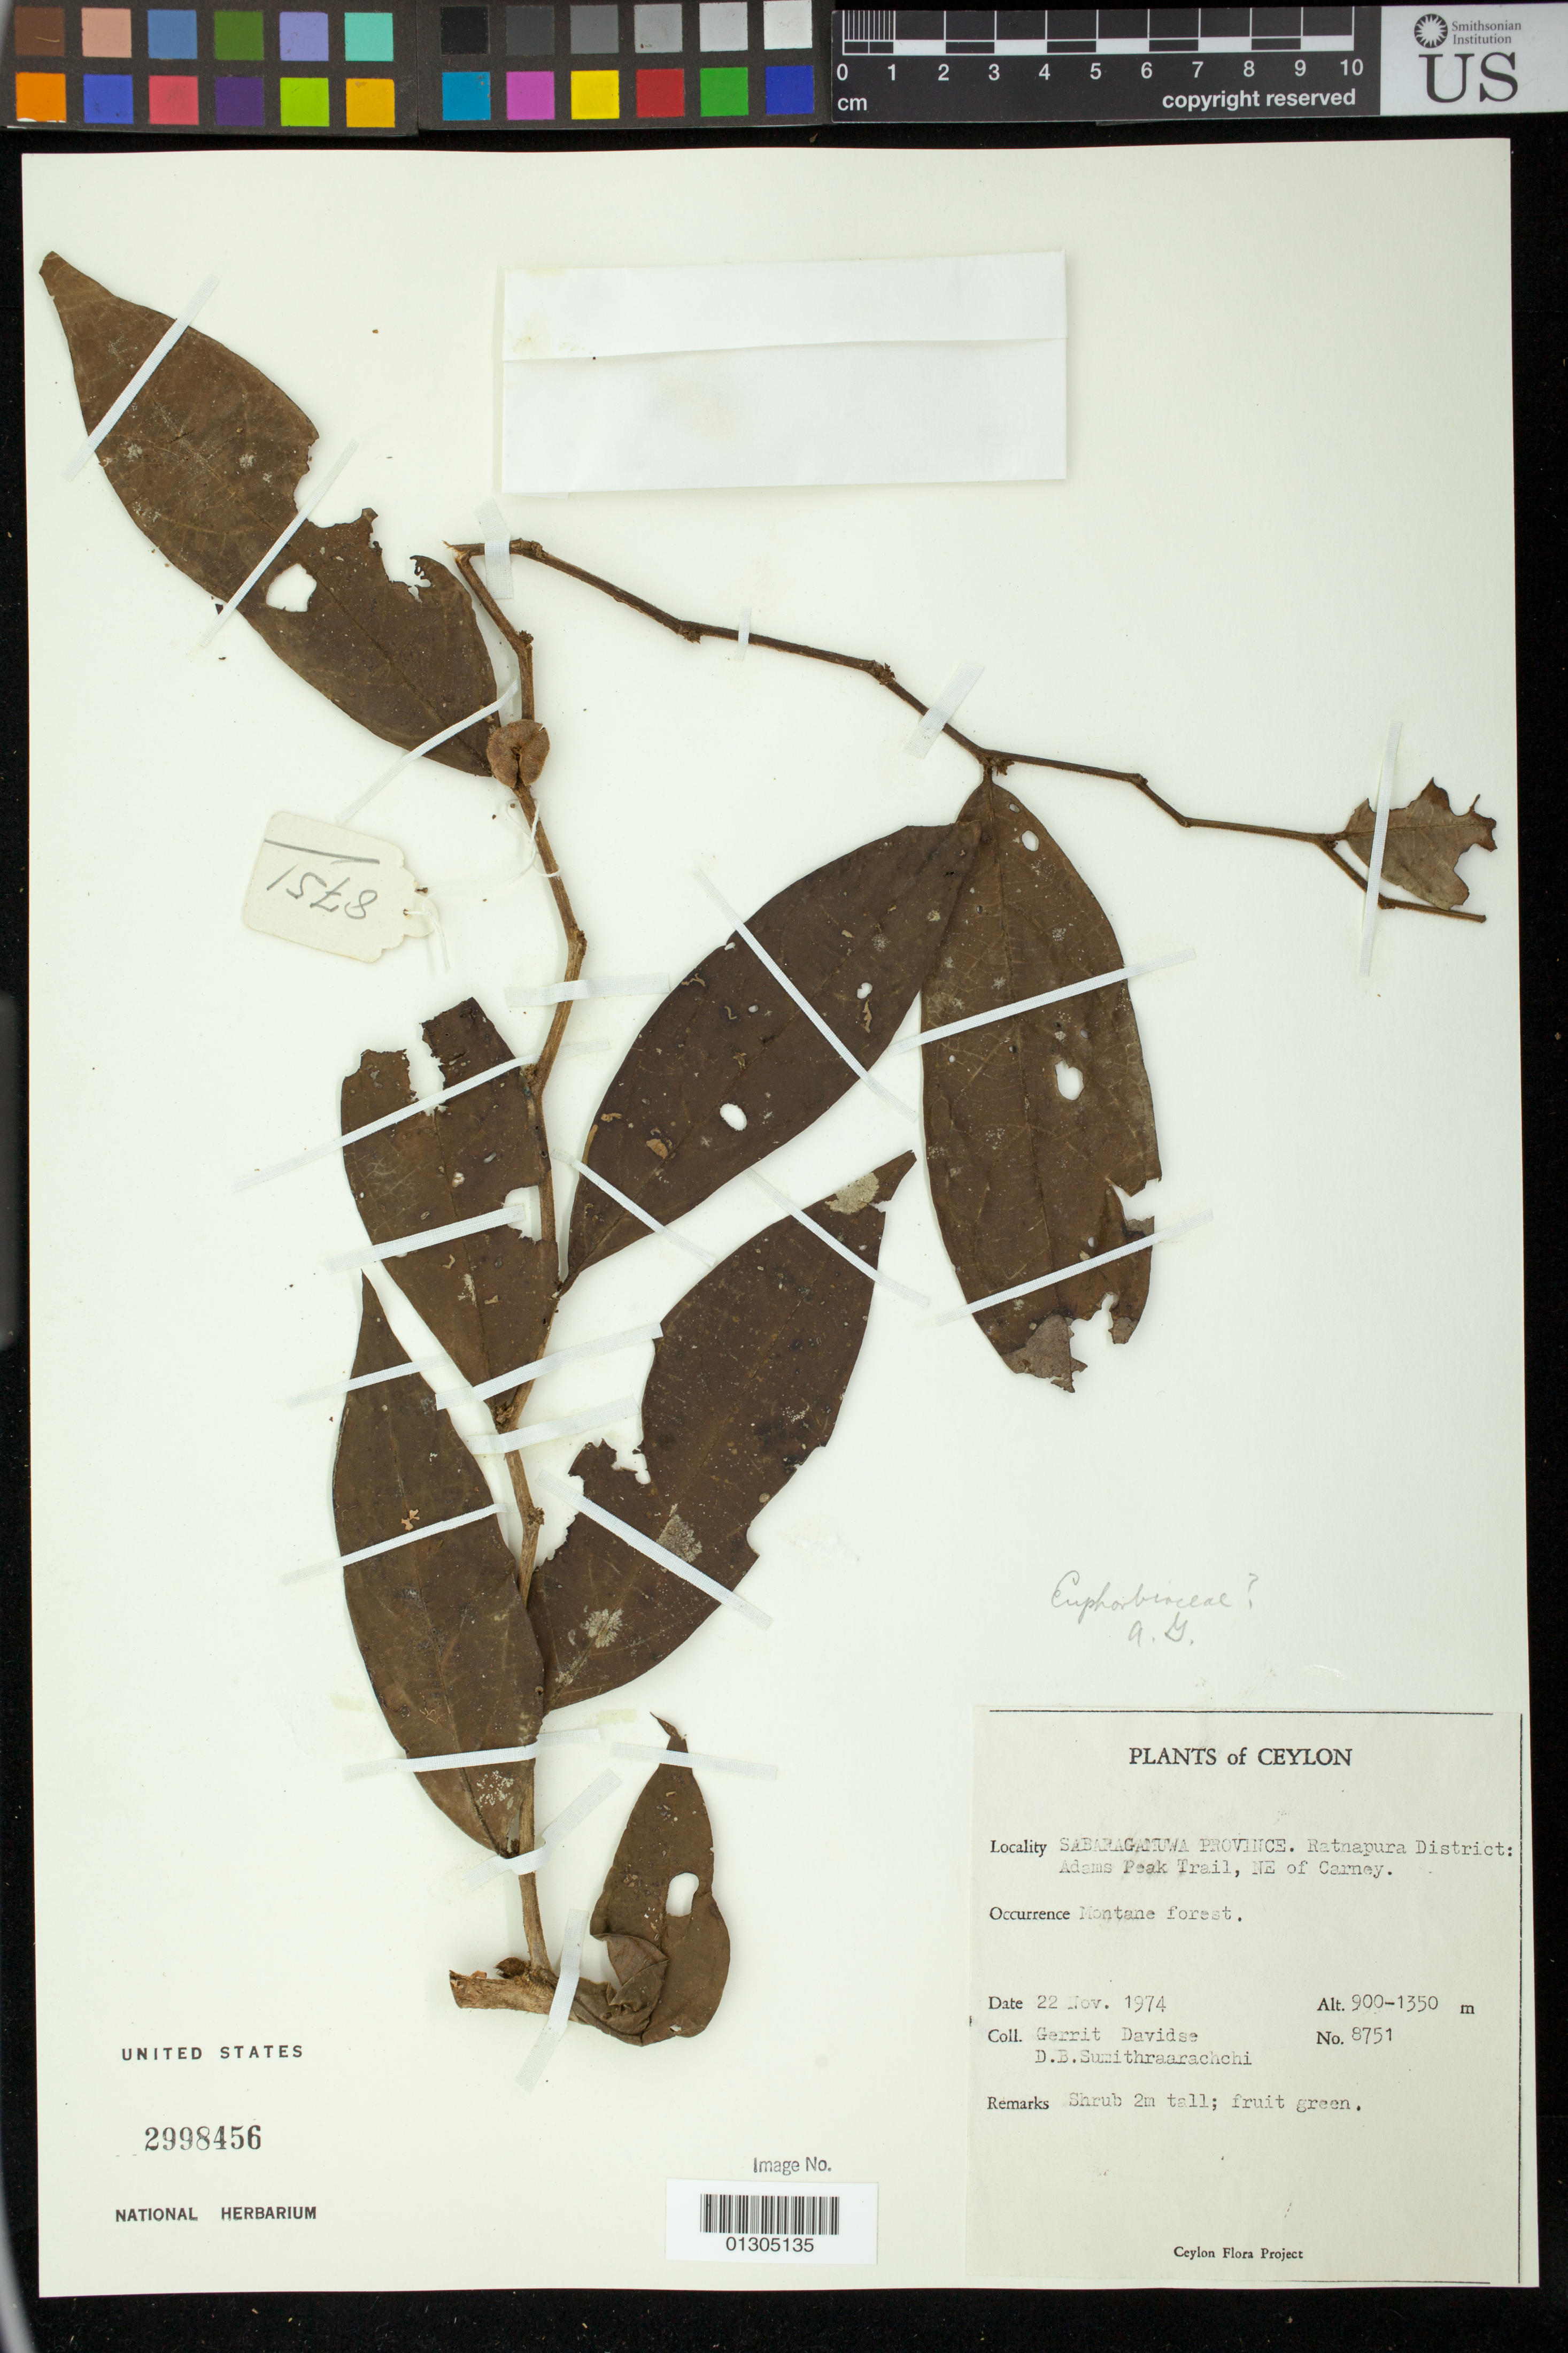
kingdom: Plantae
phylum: Tracheophyta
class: Magnoliopsida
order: Malpighiales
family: Euphorbiaceae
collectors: G. Davidse & D. B. Sumithraarachchi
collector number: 8751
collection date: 1974-11-22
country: Sri Lanka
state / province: Sabaragamuwa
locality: Ratnapura District: Adams Peak Trail, NE of Carney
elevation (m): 900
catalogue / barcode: US 2998456